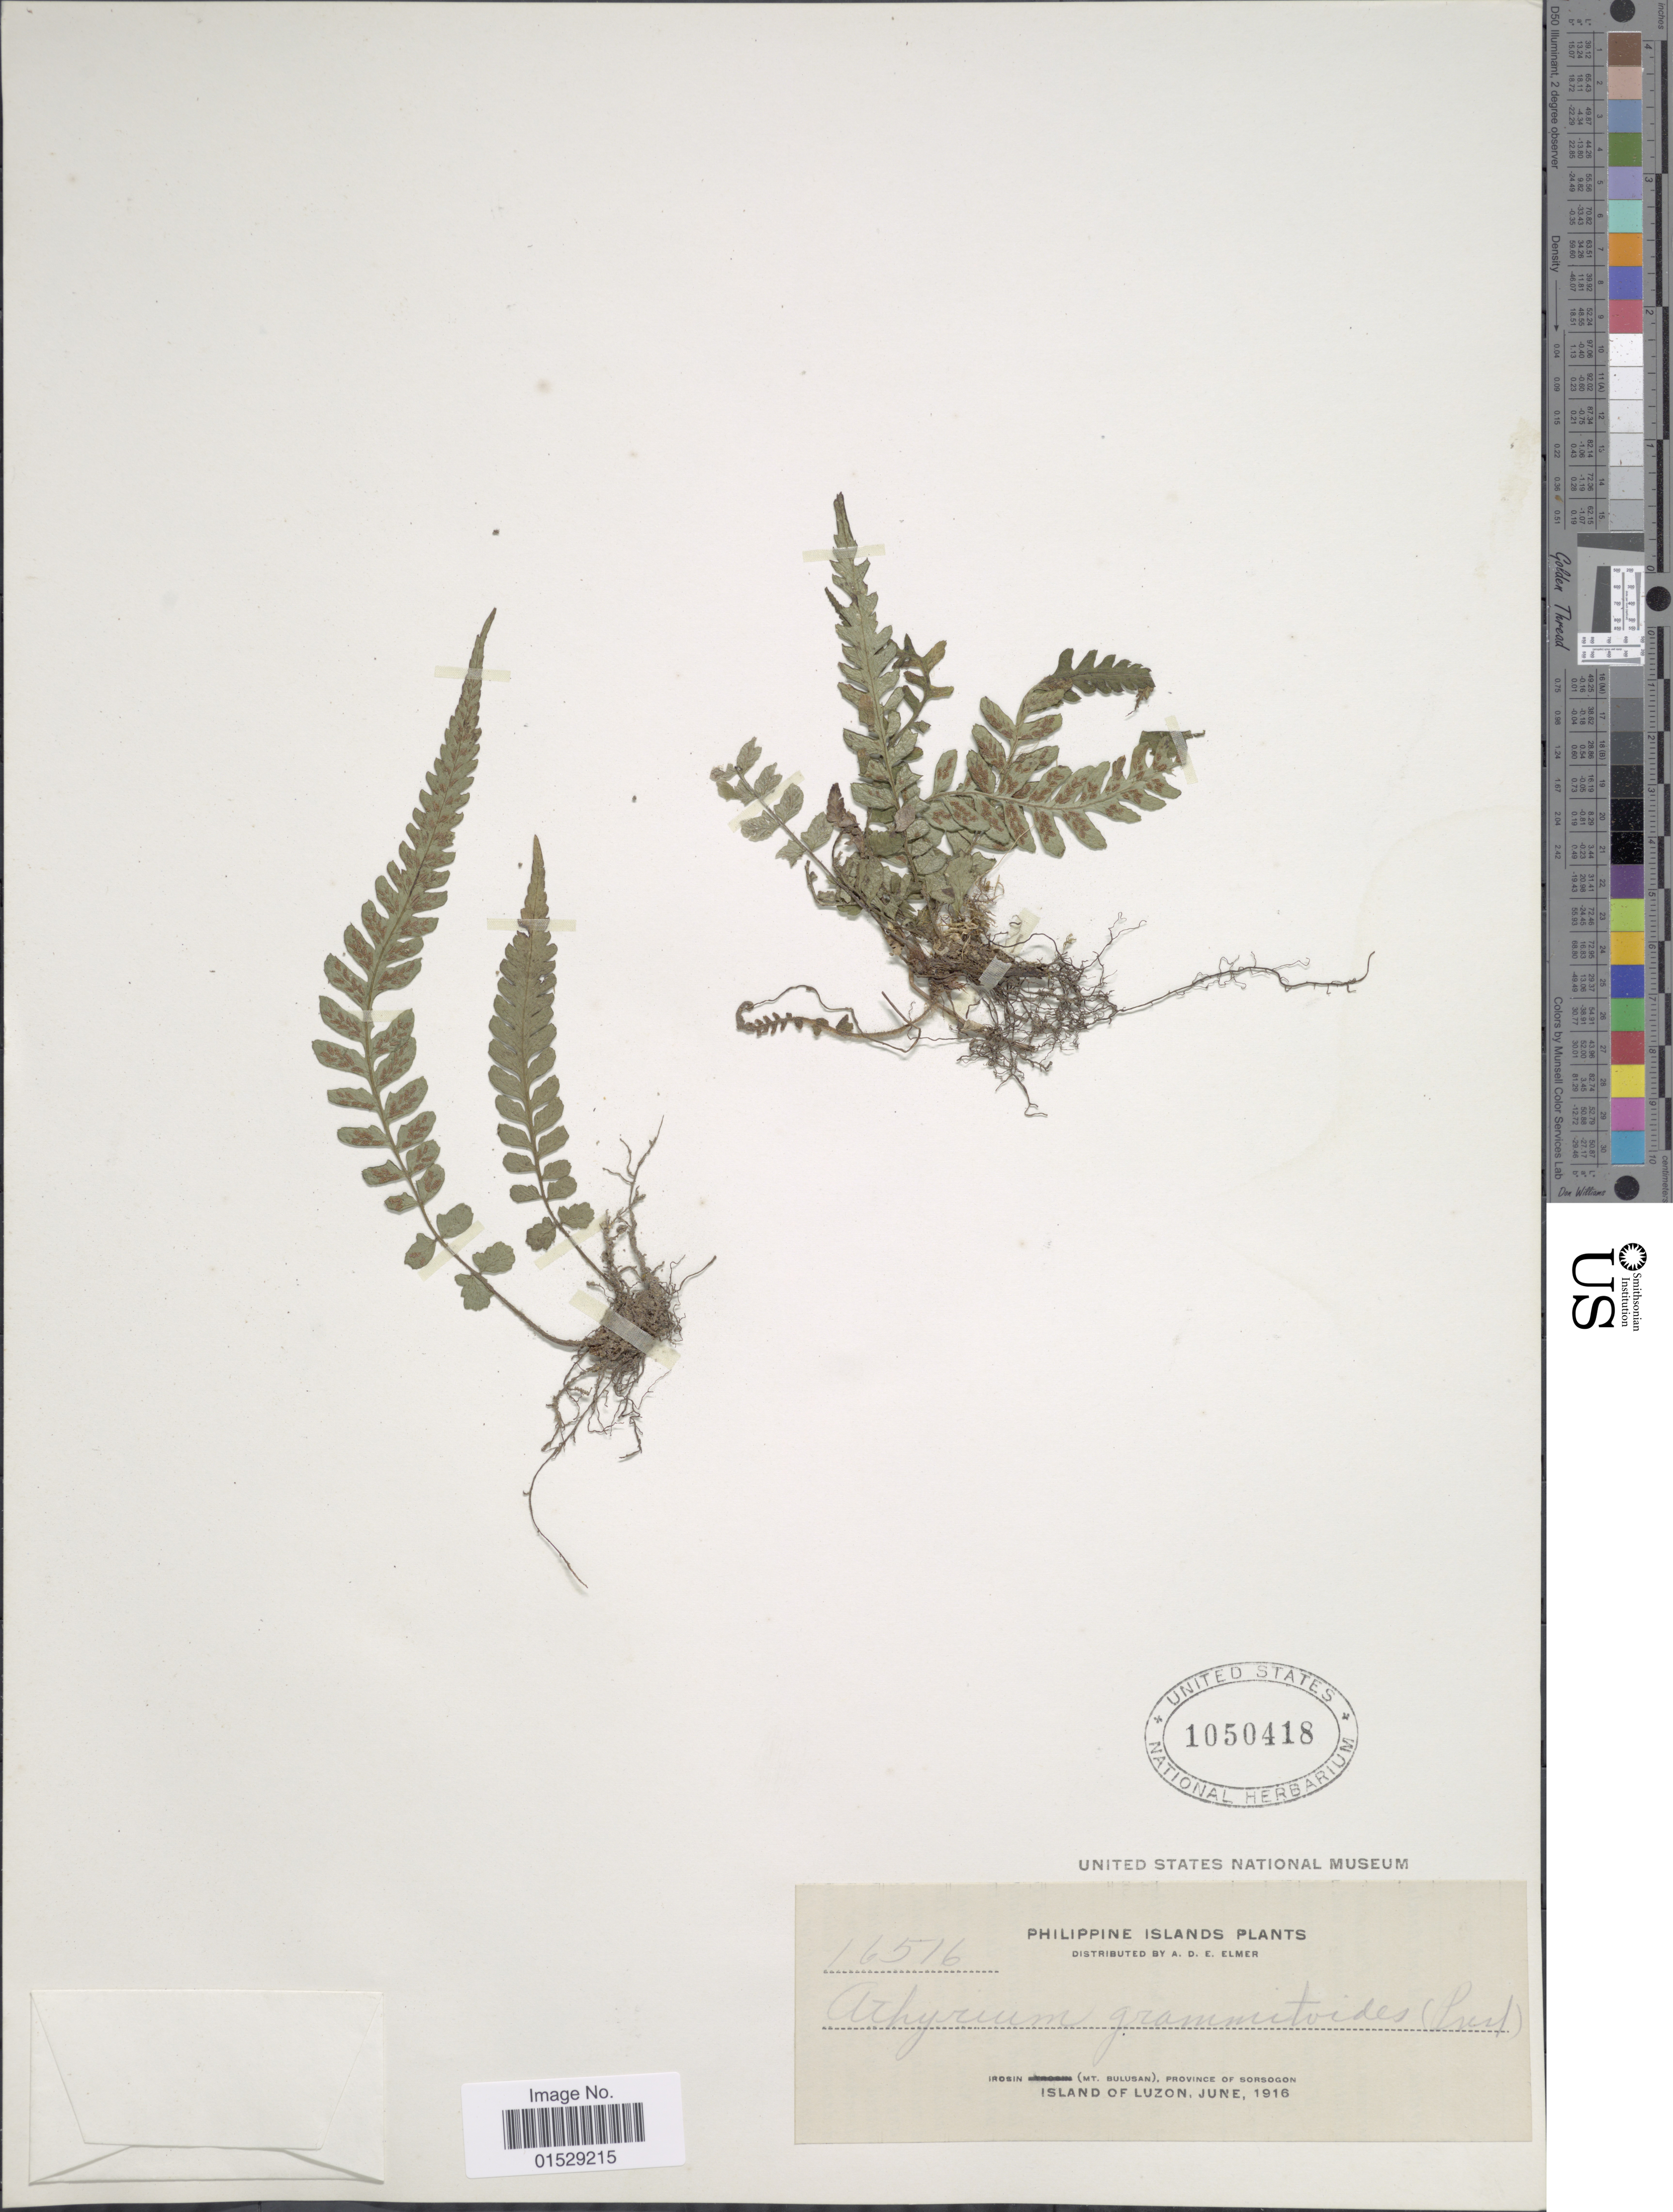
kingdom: Plantae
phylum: Tracheophyta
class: Polypodiopsida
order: Polypodiales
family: Athyriaceae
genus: Deparia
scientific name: Deparia petersenii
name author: (Kunze) M. Kato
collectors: A. D. E. Elmer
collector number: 16516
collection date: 1916-06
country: Philippines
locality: Philippine Islands, Irosin (Mt. Bulusan), province of Sorsogon, Island of Luzon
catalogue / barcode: US 1050418